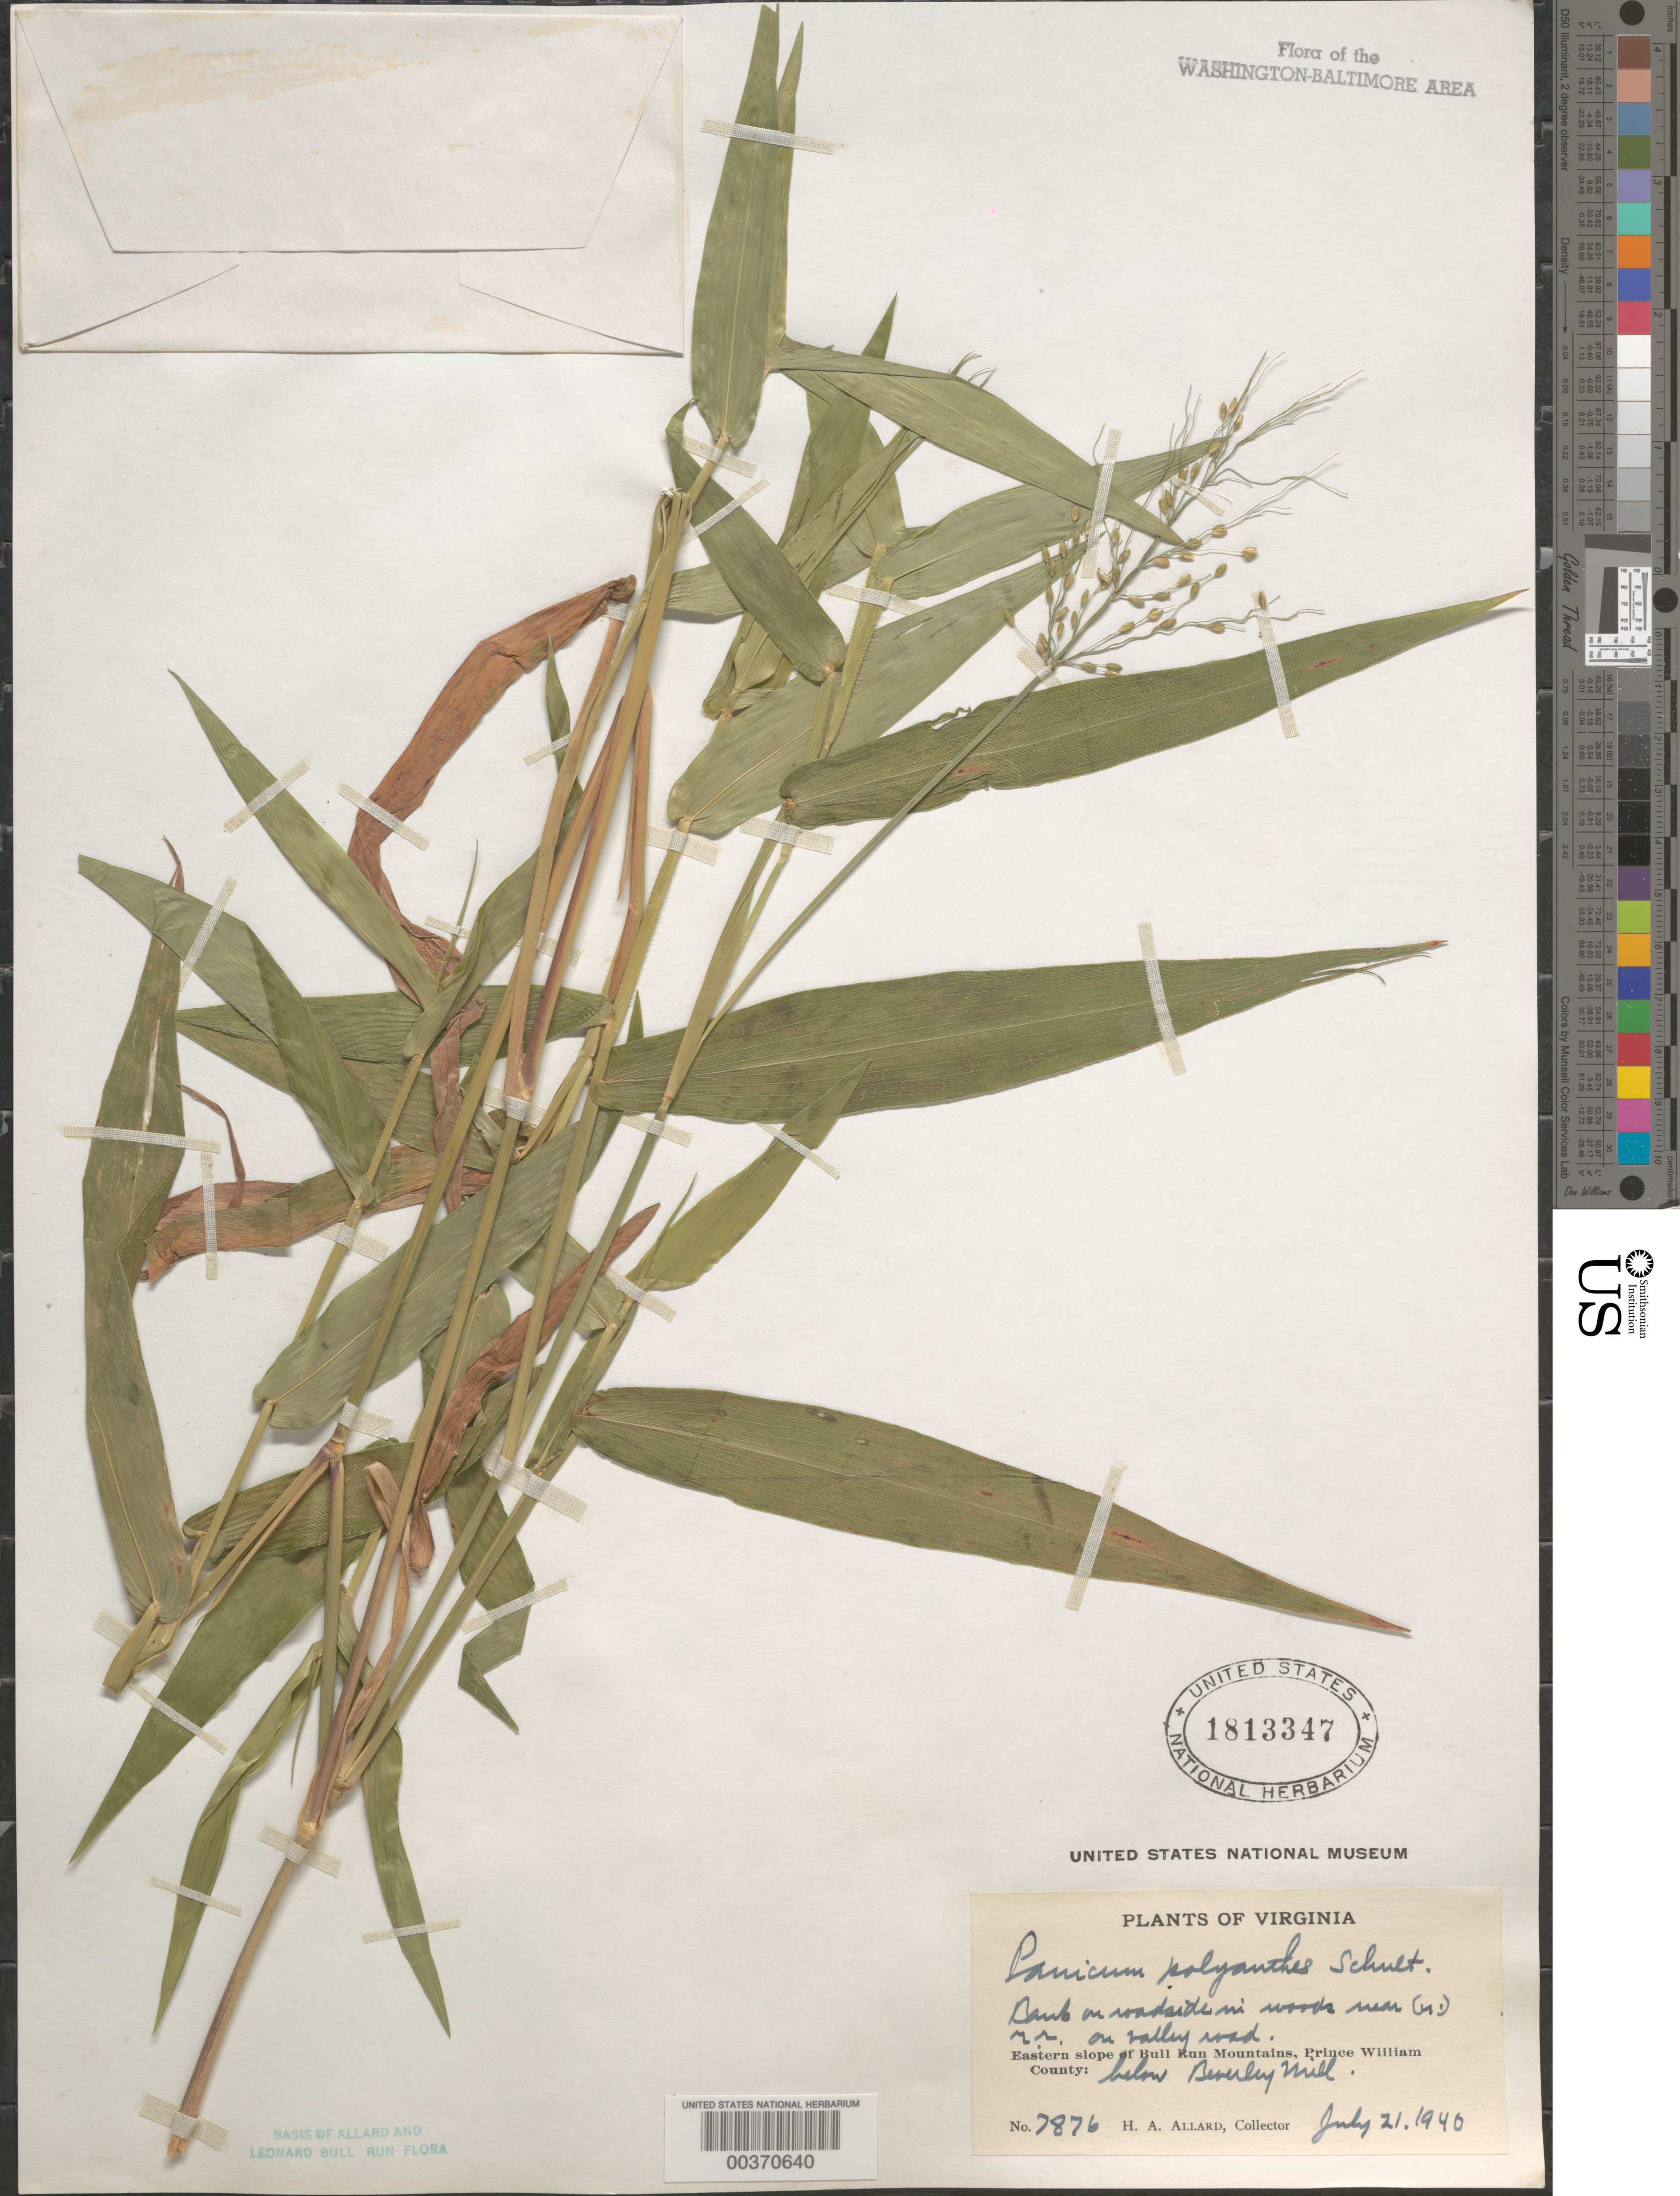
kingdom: Plantae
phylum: Tracheophyta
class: Liliopsida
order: Poales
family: Poaceae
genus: Dichanthelium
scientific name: Dichanthelium sphaerocarpon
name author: (Elliott) Gould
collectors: H. A. Allard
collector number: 7876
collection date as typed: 21 Jul 1940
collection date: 1940-07-21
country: United States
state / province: Virginia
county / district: Prince William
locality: Below Beverley Mill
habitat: Bank on roadside in woods near RR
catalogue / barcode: US 1813347